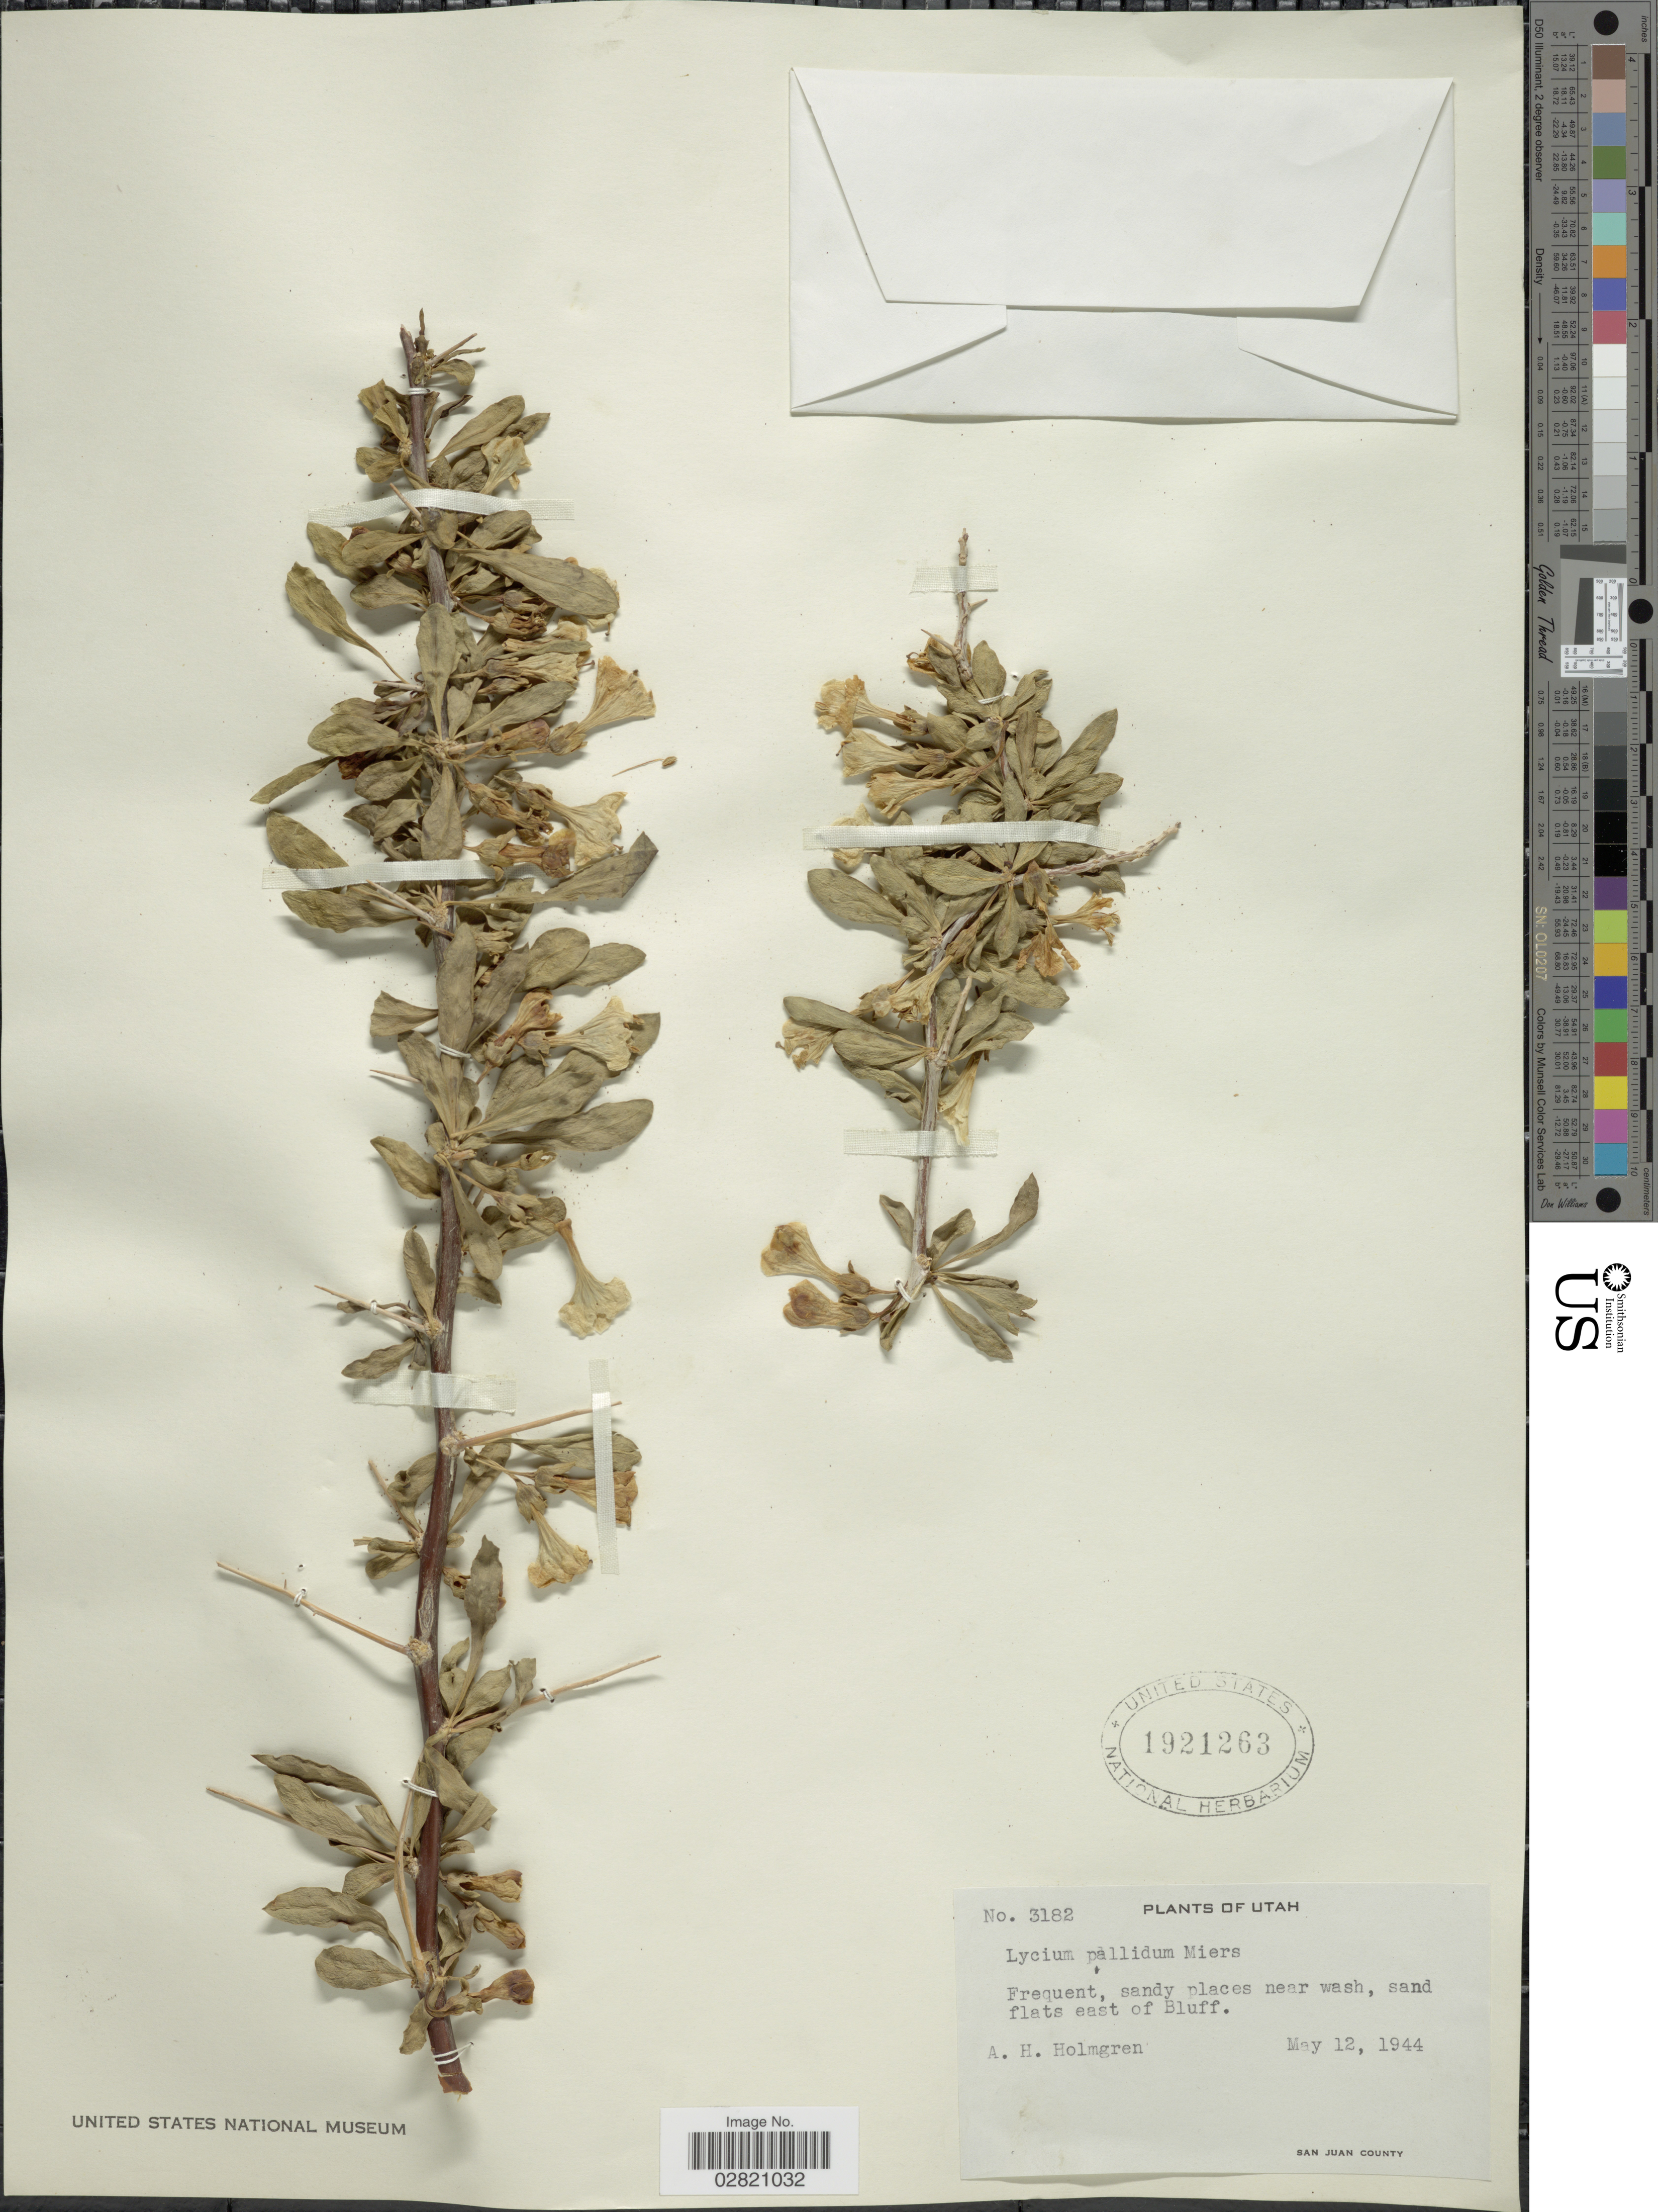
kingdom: Plantae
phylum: Tracheophyta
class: Magnoliopsida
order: Solanales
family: Solanaceae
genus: Lycium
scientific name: Lycium pallidum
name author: Miers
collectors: A. H. Holmgren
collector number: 3182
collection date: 1944-05-12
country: United States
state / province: Utah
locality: Frequent, sandy places near wash, sand flats east of Bluff. San Juan County.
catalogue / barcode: US 1921263